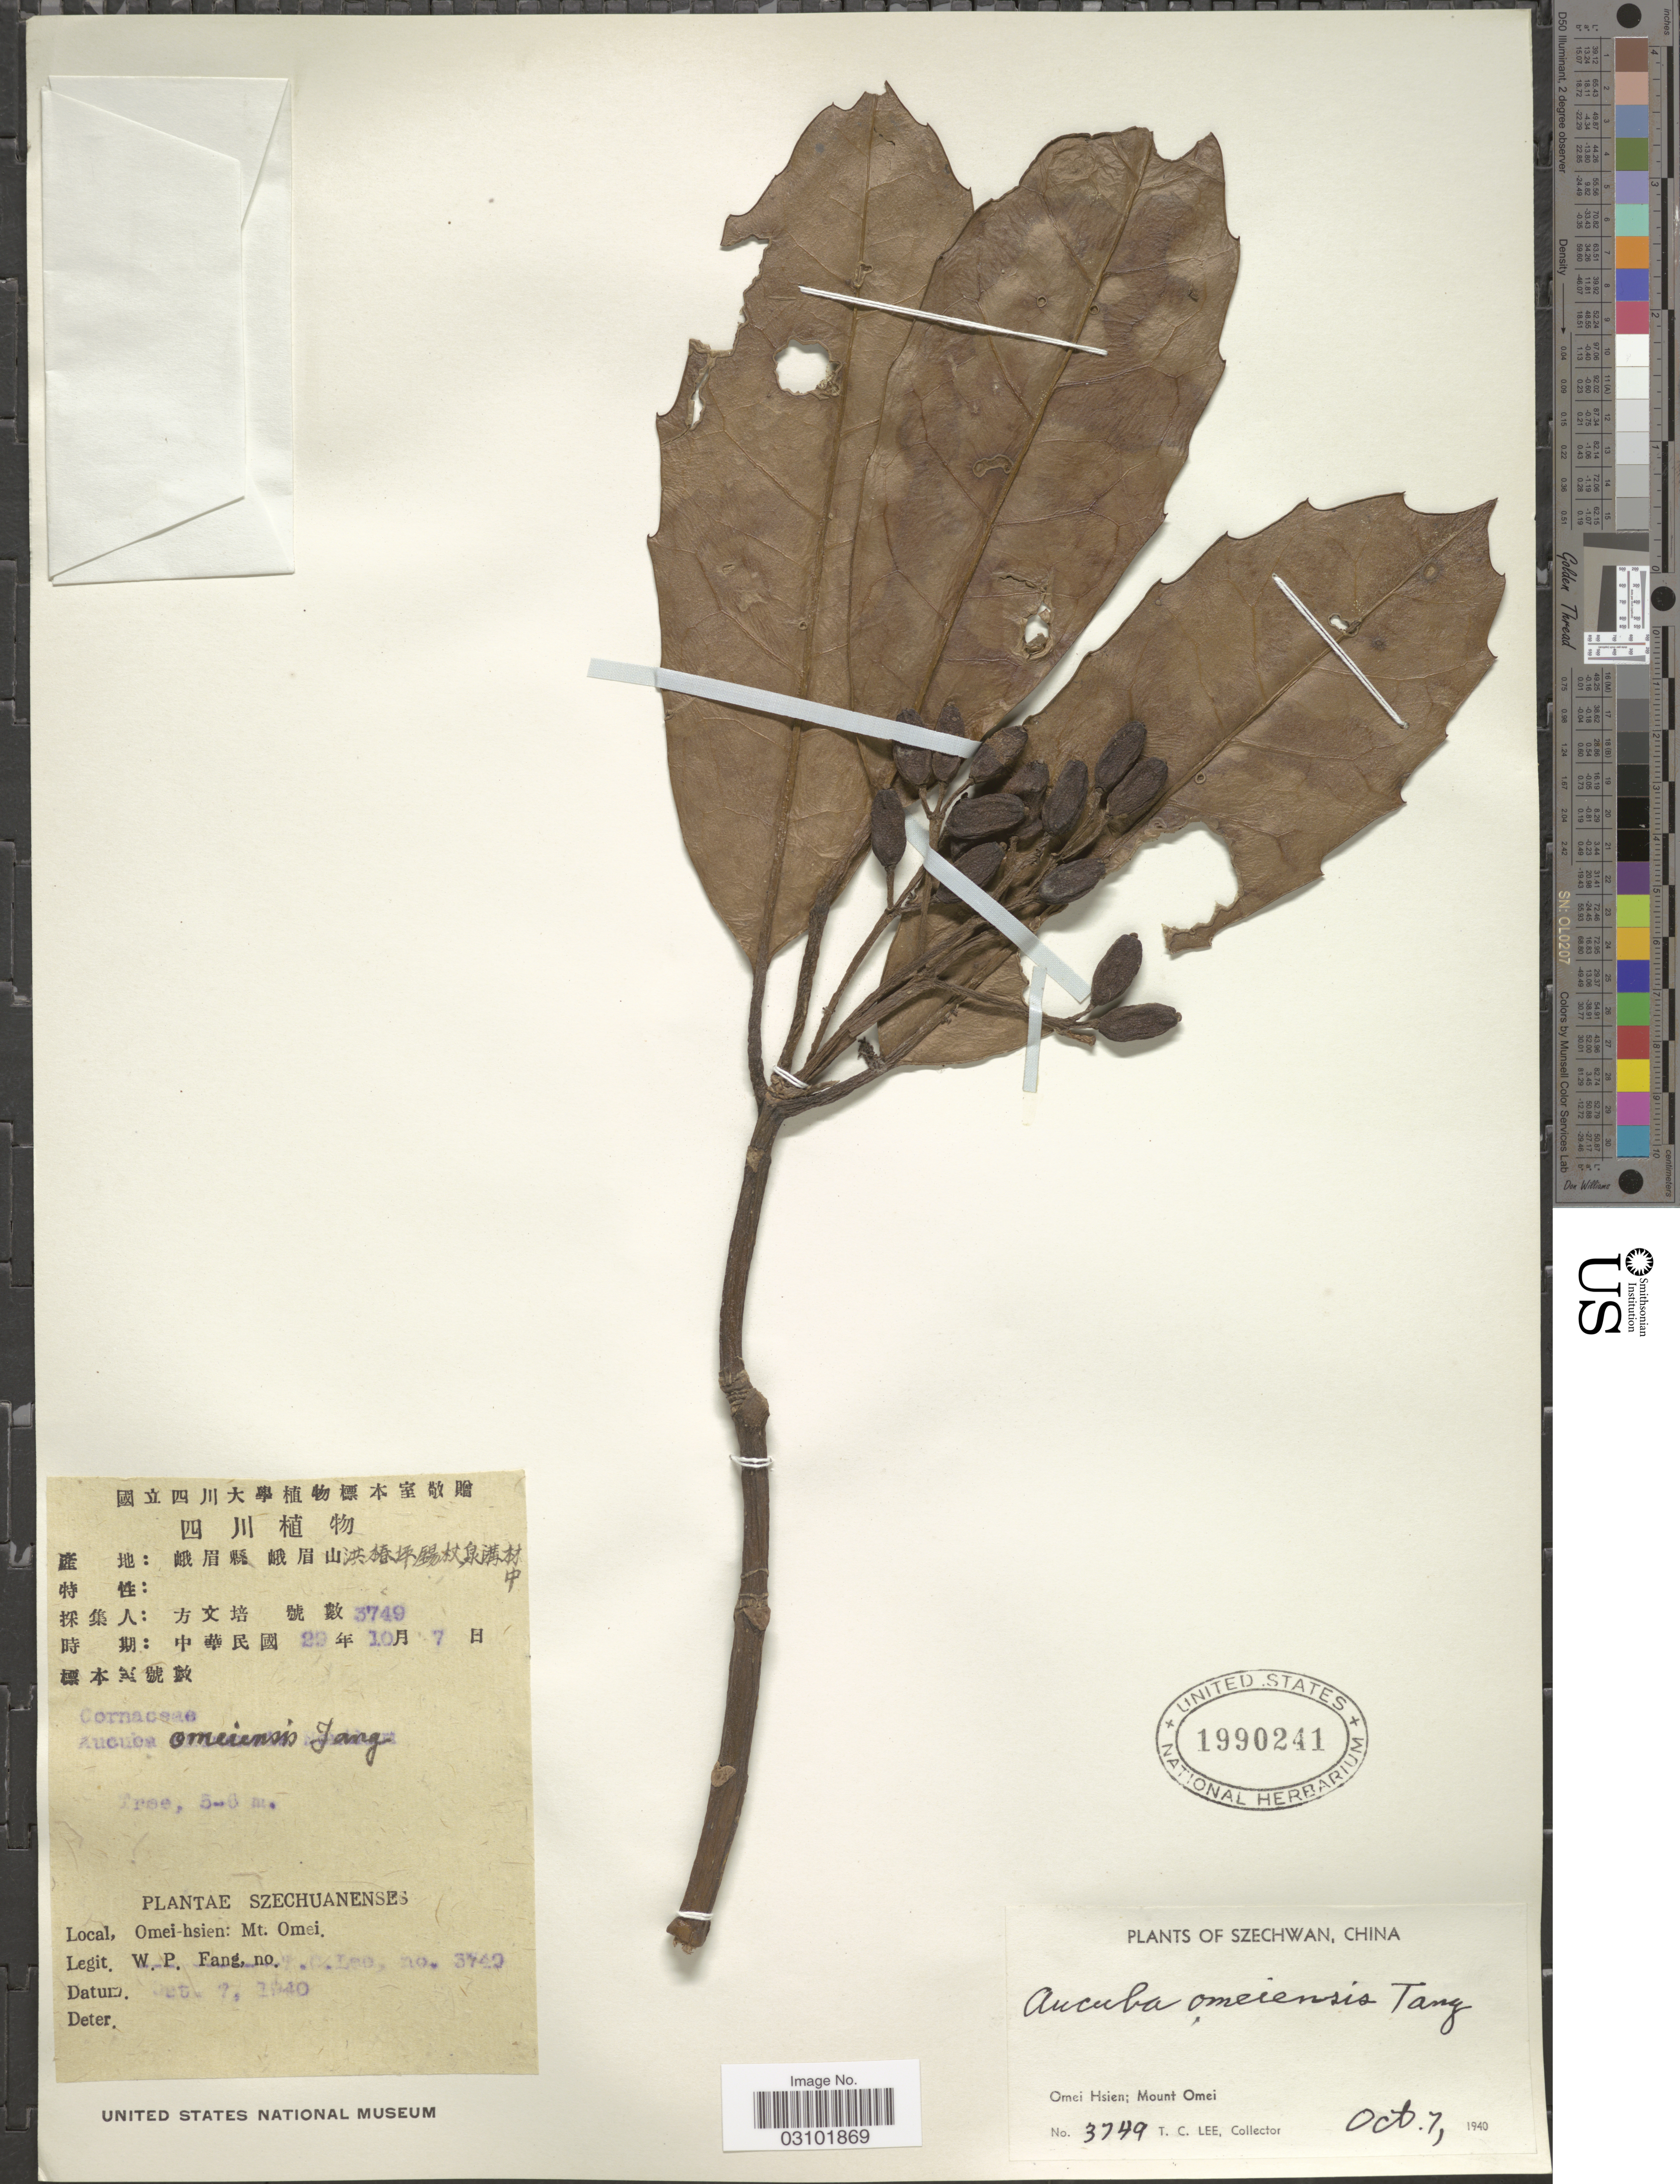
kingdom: Plantae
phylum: Tracheophyta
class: Magnoliopsida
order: Garryales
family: Garryaceae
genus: Aucuba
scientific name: Aucuba omeiensis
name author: W.P. Fang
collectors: T. Lee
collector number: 3749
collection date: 1940-10-07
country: China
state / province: Sichuan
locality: Szechwan. Omei Hsien; Mount Omei.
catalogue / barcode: US 1990241